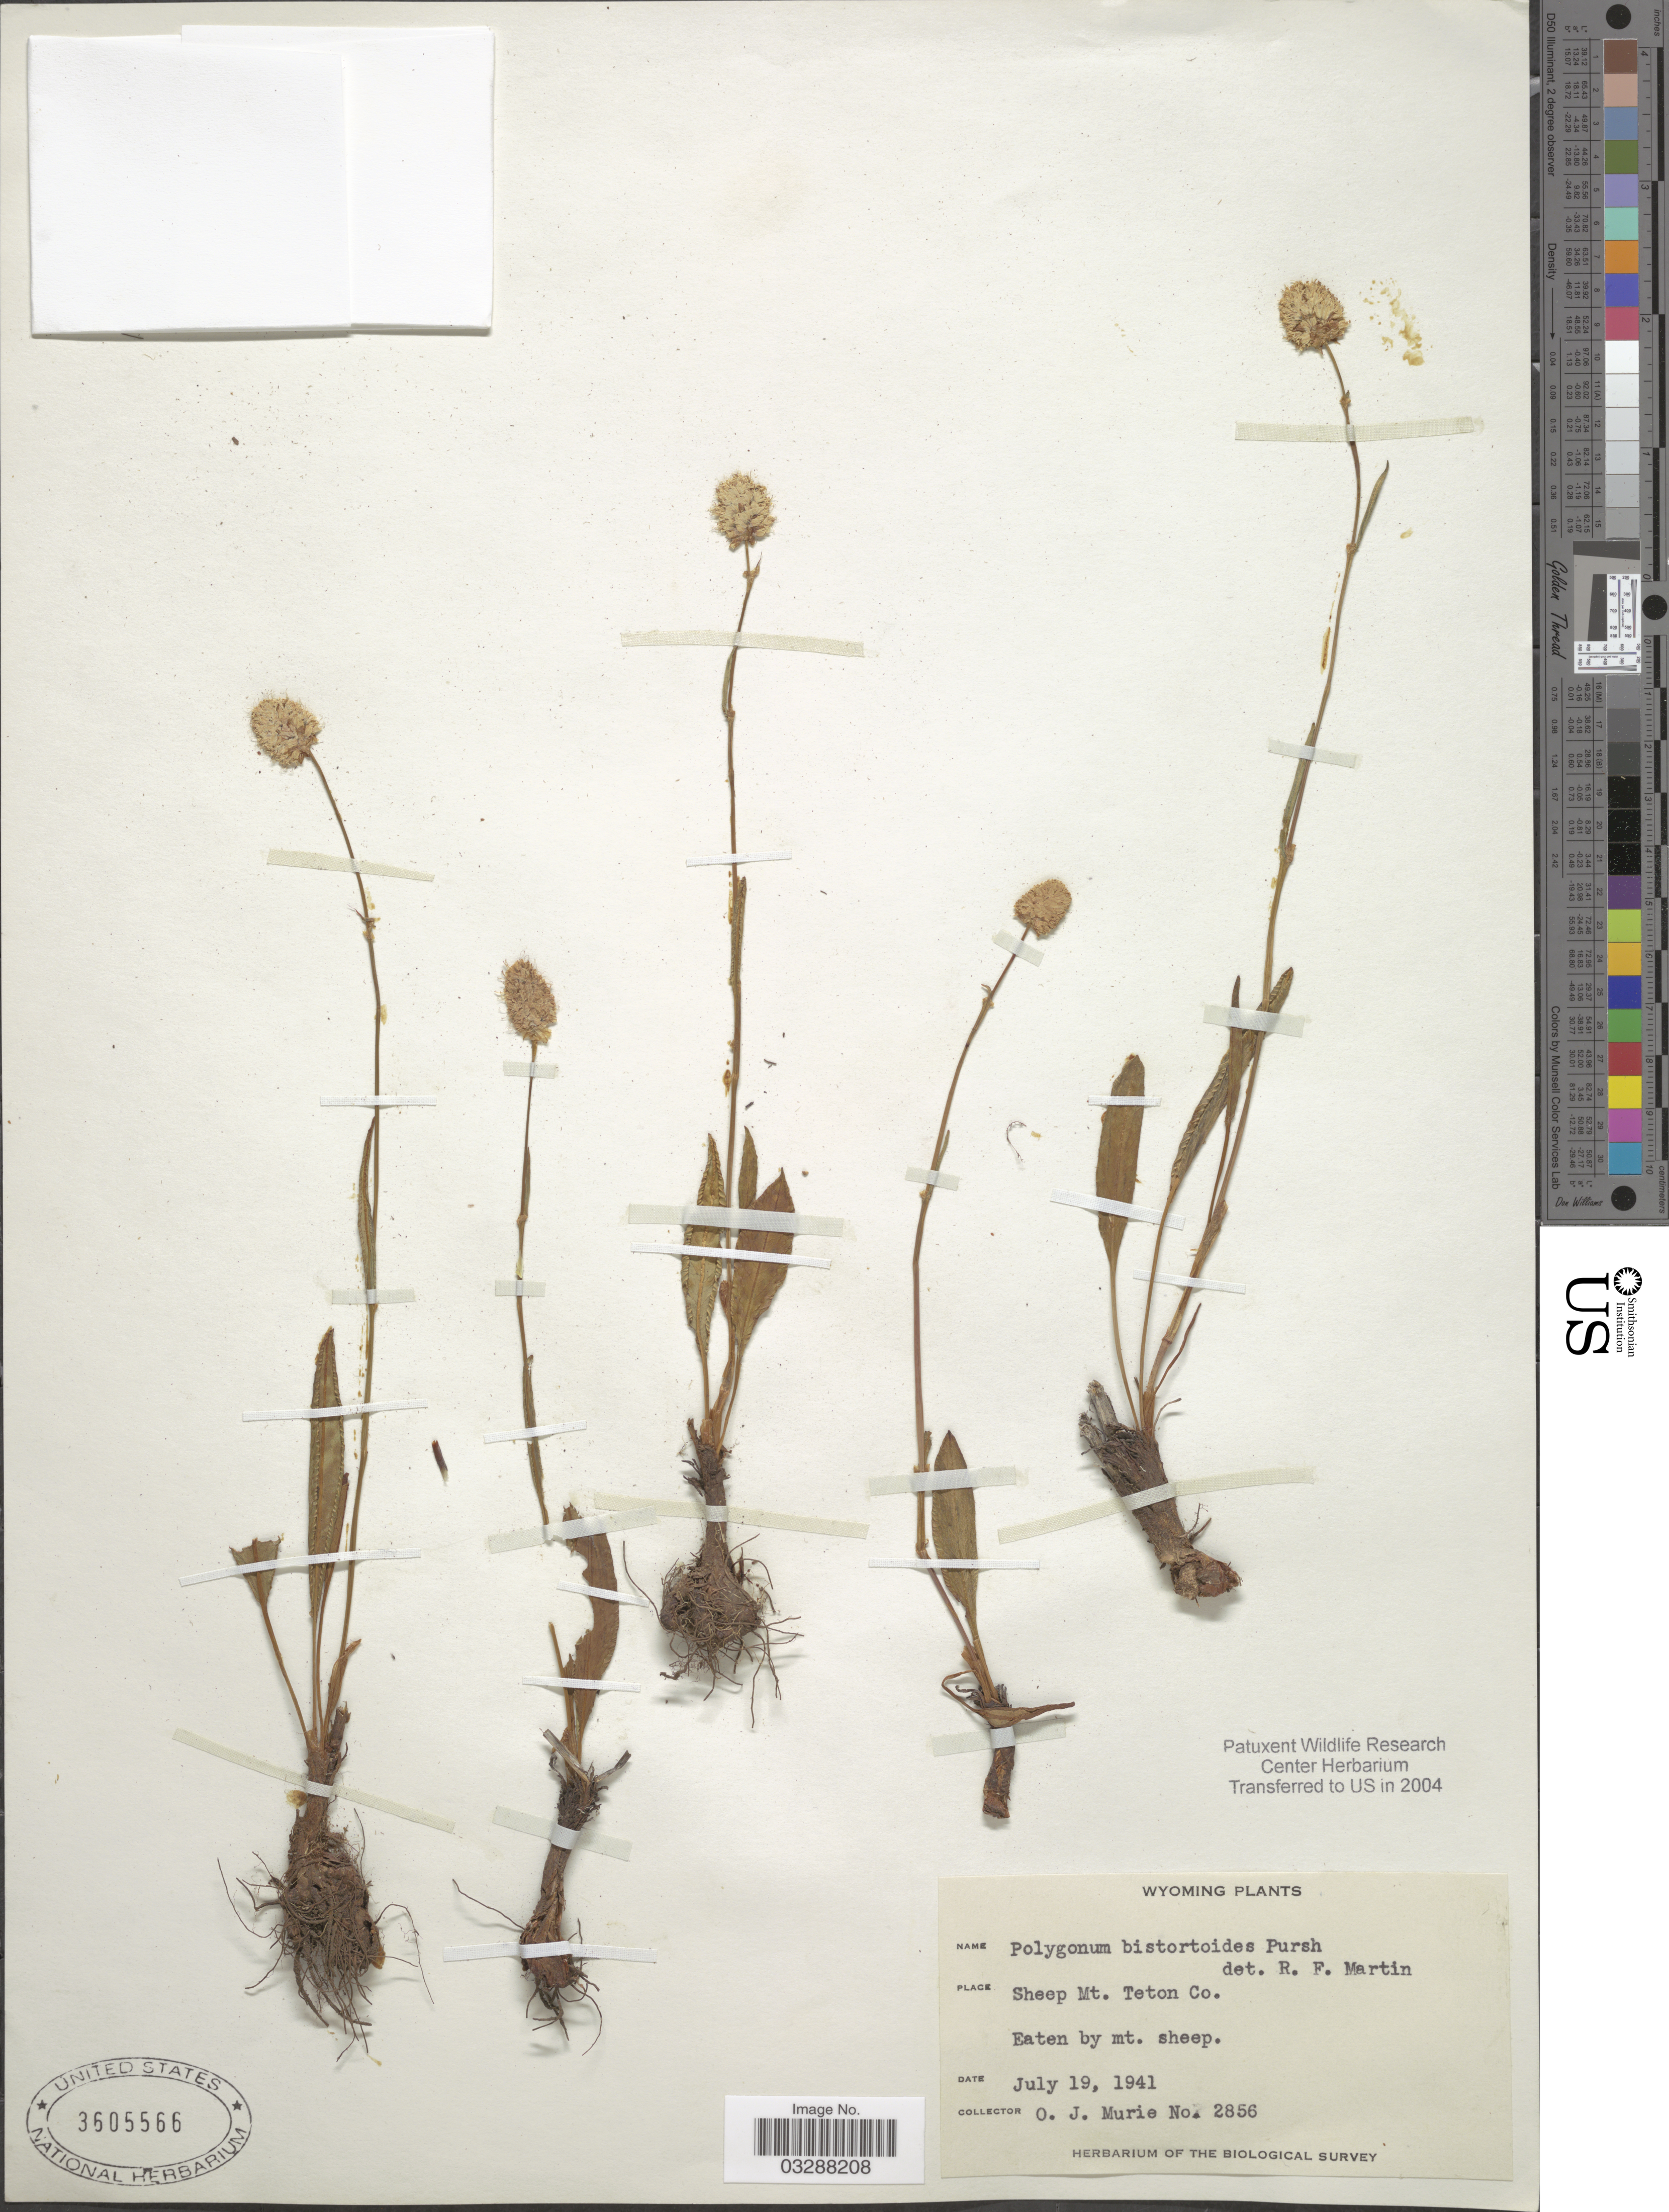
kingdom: Plantae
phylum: Tracheophyta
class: Magnoliopsida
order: Caryophyllales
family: Polygonaceae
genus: Bistorta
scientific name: Bistorta bistortoides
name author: (Pursh) Small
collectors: O. Murie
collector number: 2856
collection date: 1941-07-19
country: United States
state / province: Wyoming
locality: Sheep Mt. Teton Co. Eaten by mt. sheep.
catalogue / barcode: US 3605566